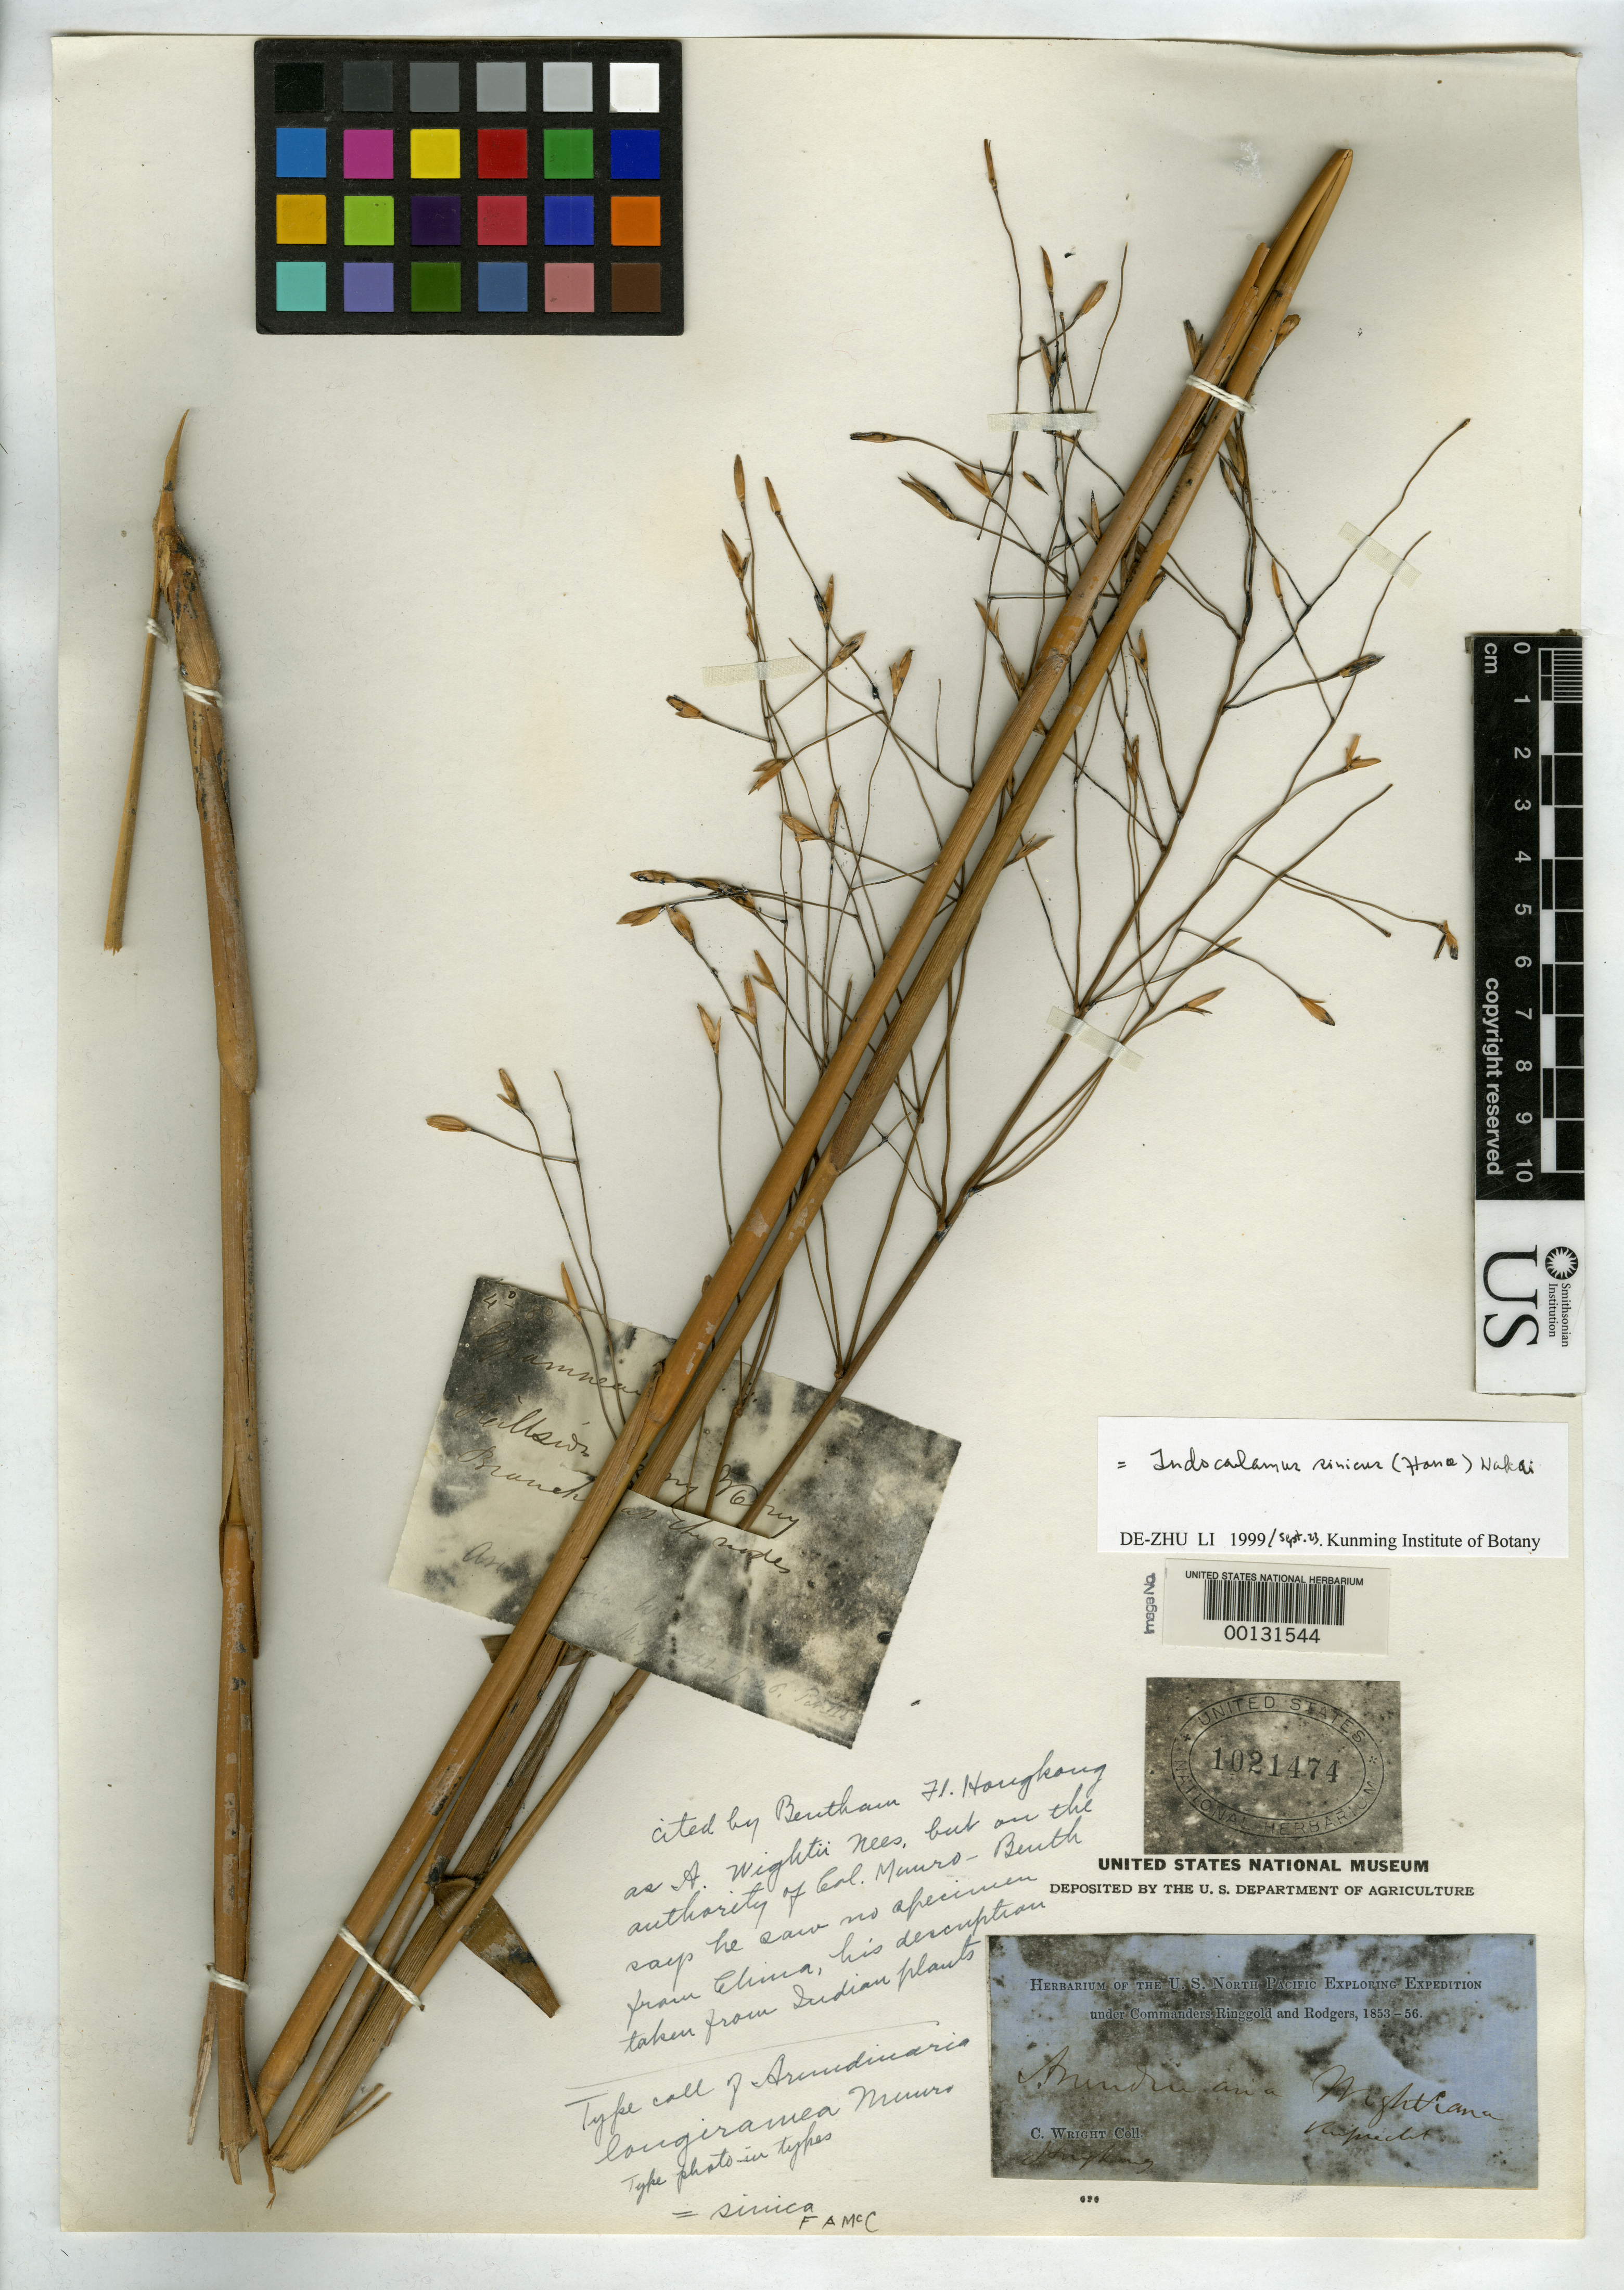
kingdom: Plantae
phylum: Tracheophyta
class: Liliopsida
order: Poales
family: Poaceae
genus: Arundinaria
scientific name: Arundinaria longiramea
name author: Munro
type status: Syntype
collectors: C. Wright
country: China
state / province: Hong Kong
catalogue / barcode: US 1021474